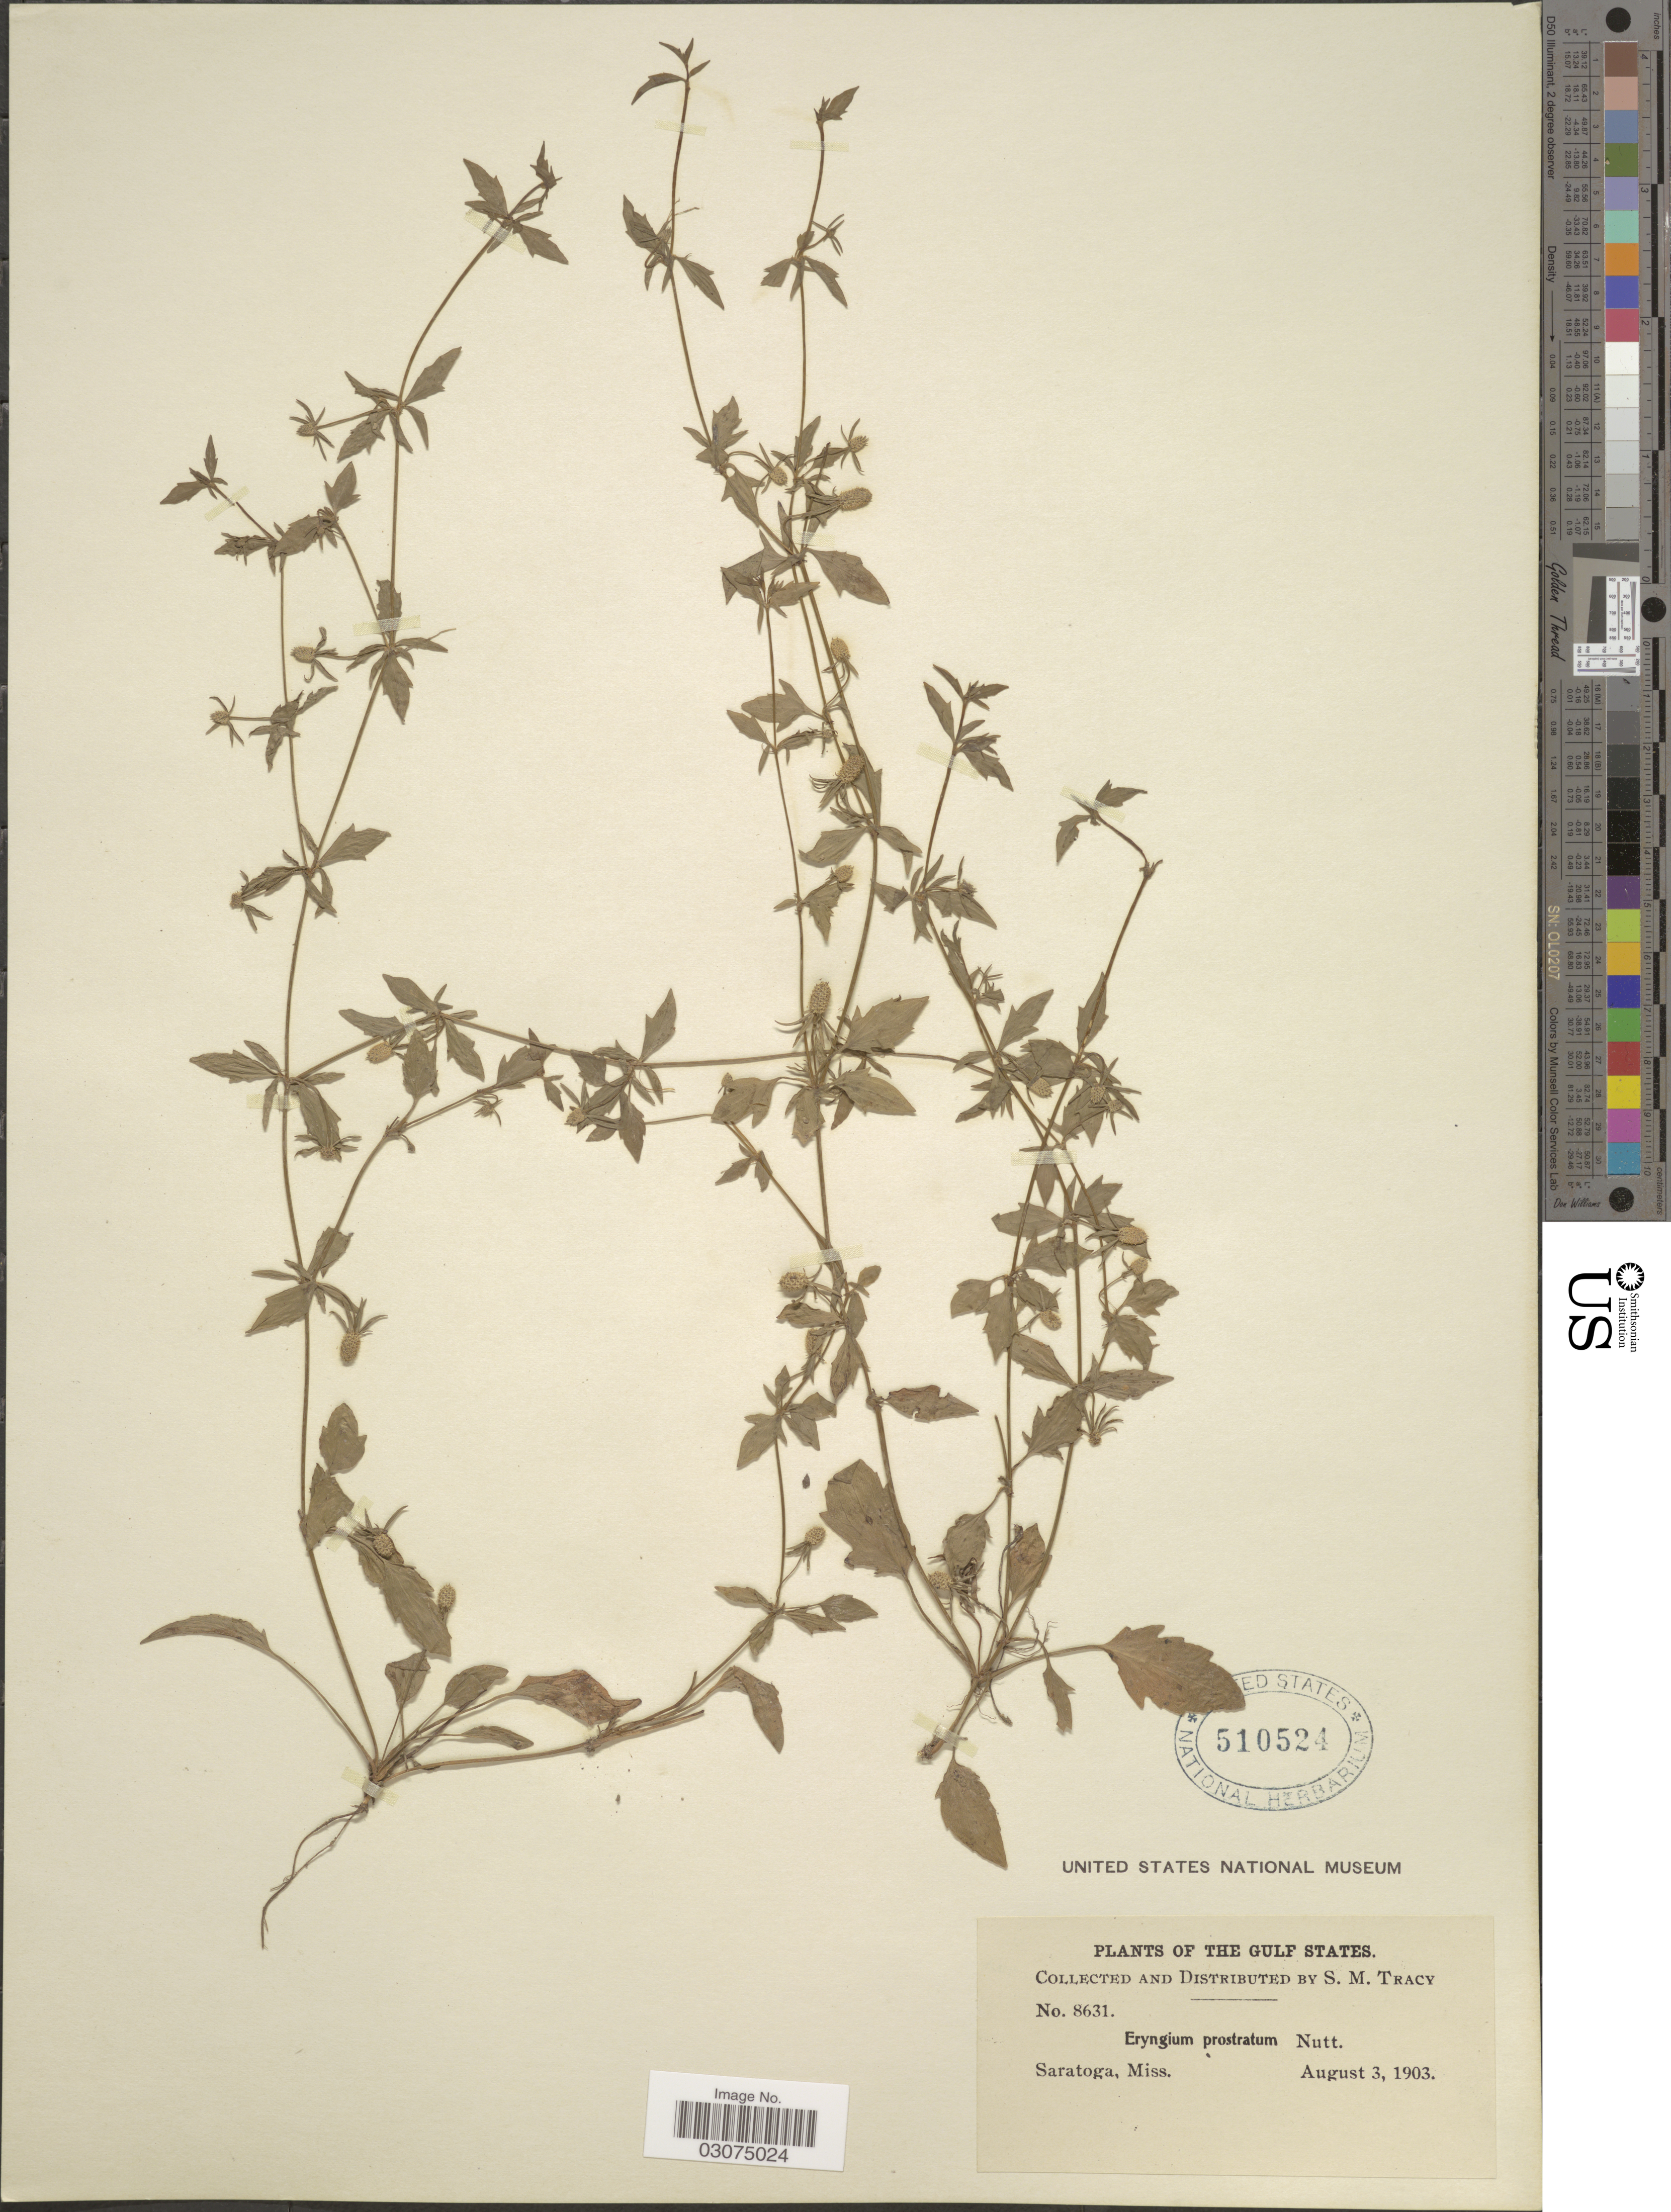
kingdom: Plantae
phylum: Tracheophyta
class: Magnoliopsida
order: Apiales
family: Apiaceae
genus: Eryngium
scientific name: Eryngium prostratum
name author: Nutt. ex DC.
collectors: S. M. Tracy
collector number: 8631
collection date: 1903-08-03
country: United States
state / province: Mississippi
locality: Gulf States. Saratoga.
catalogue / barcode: US 510524